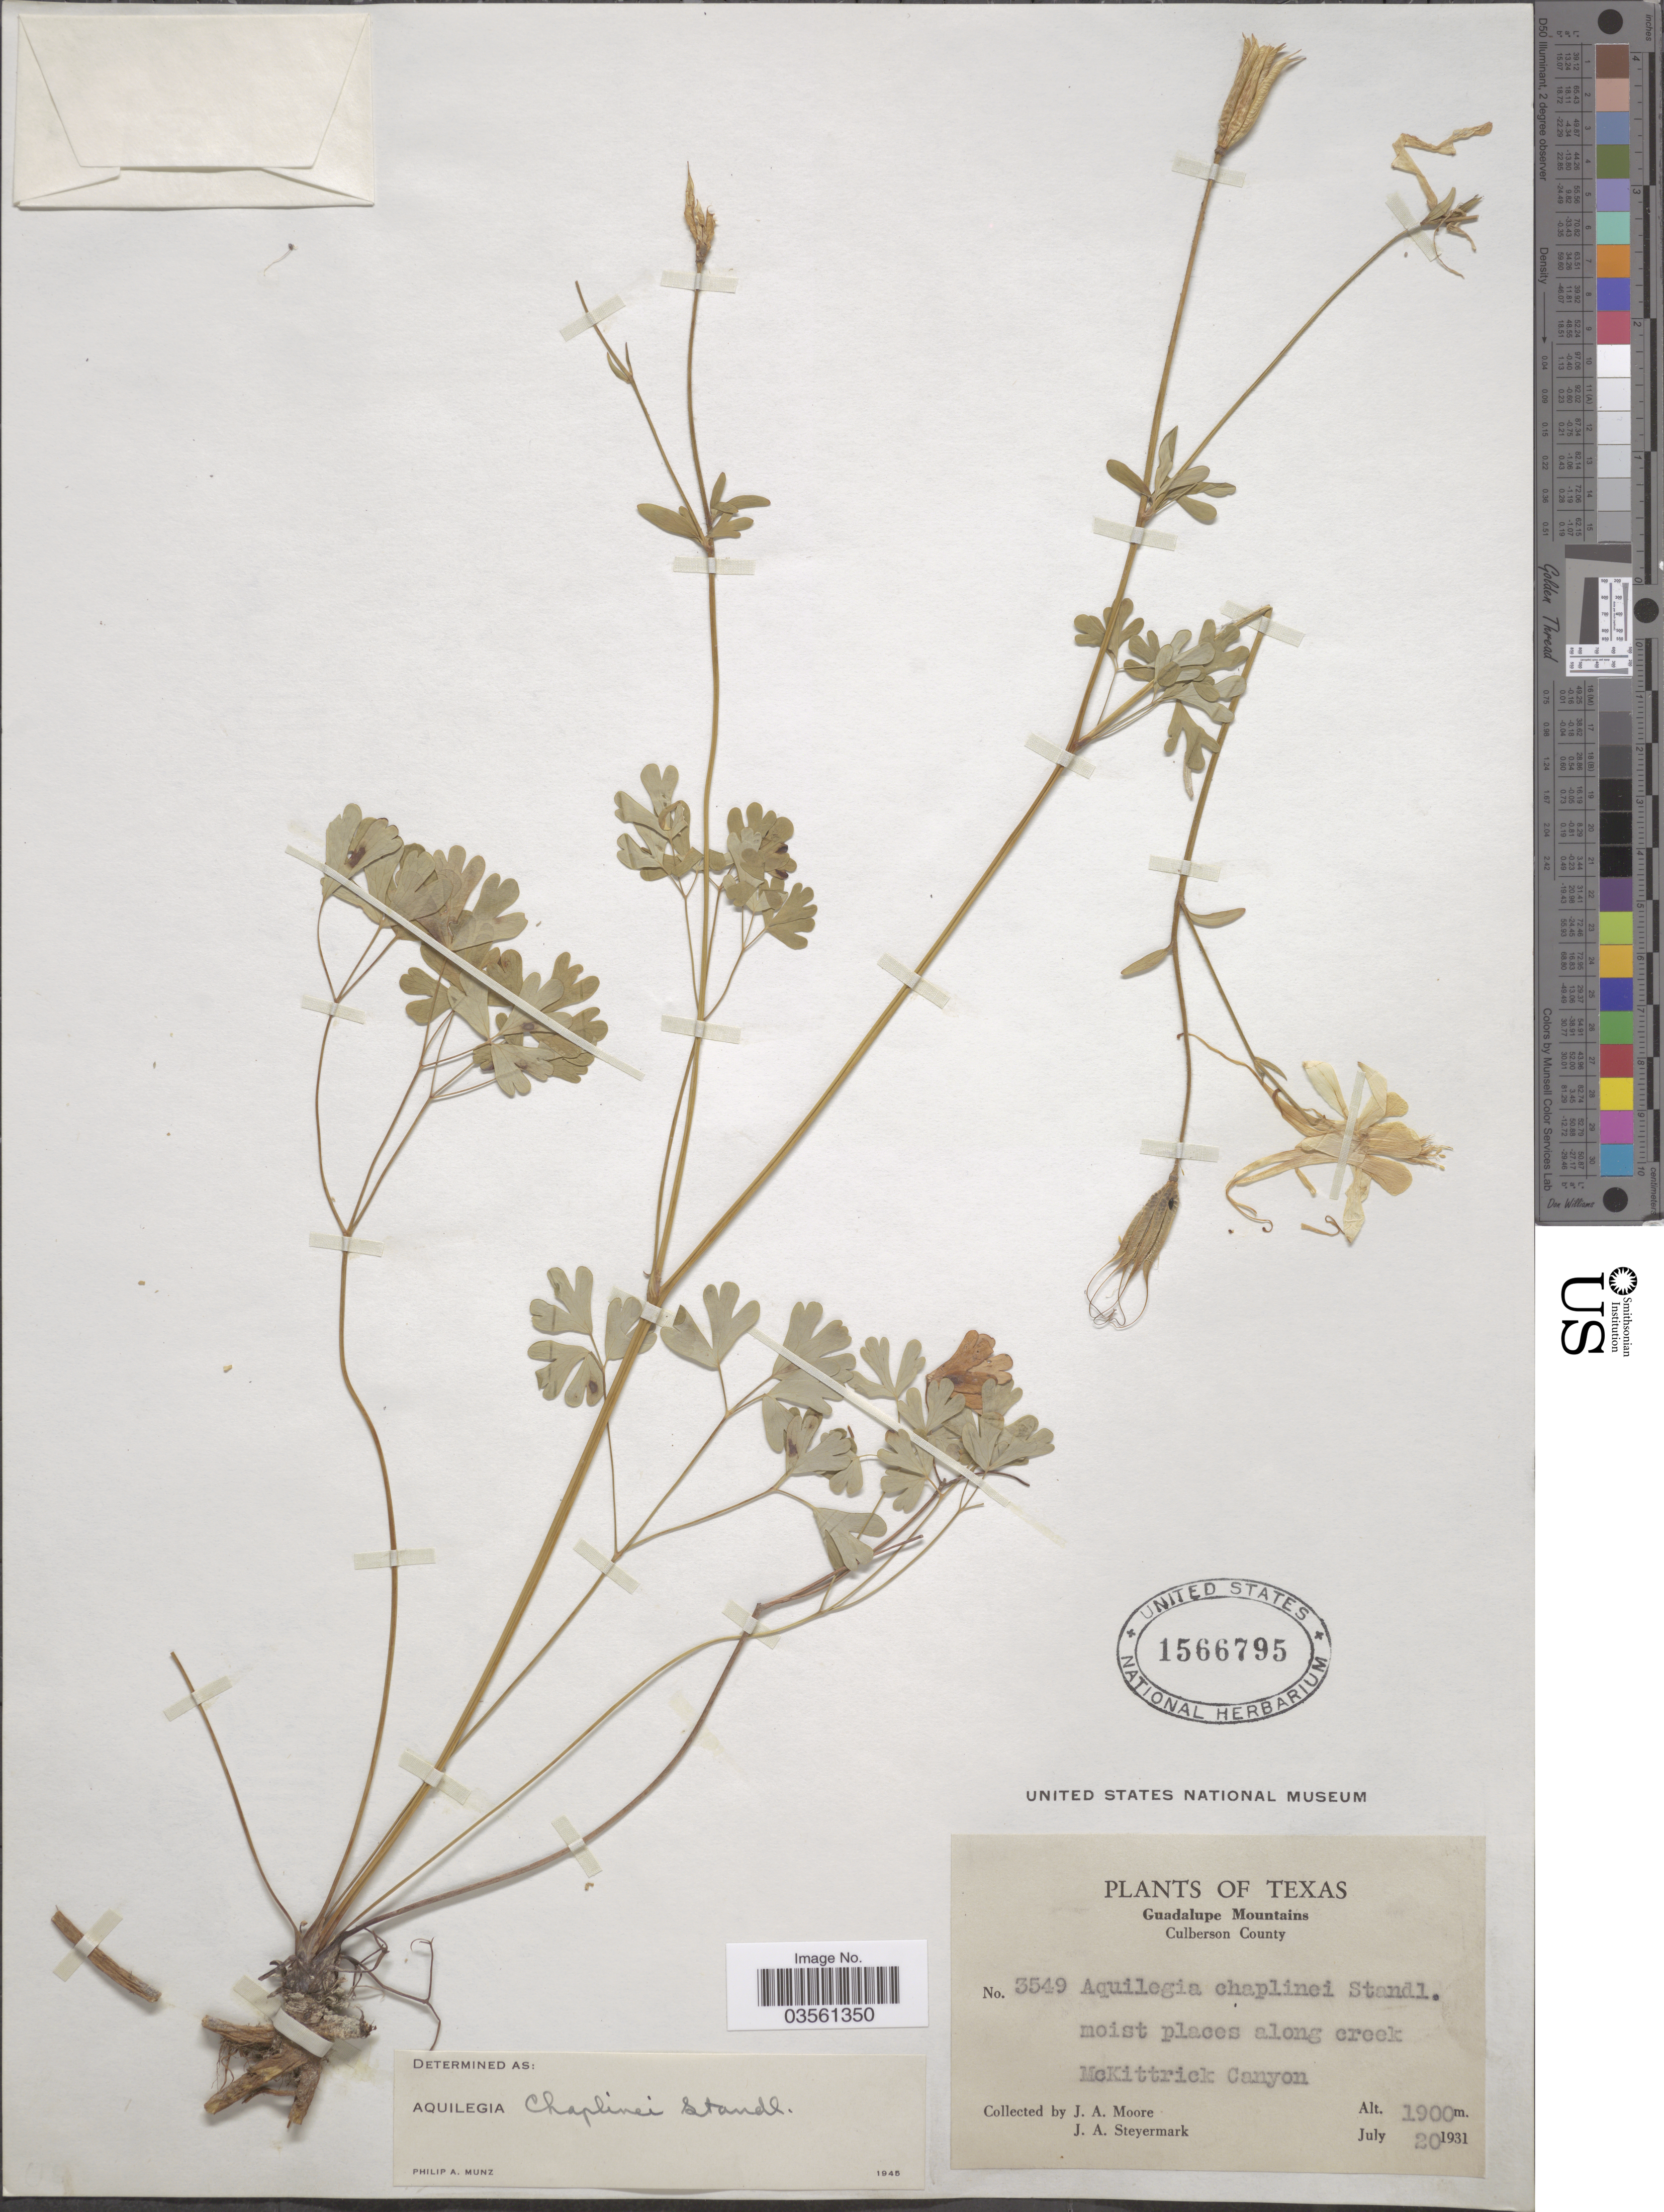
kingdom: Plantae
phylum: Tracheophyta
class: Magnoliopsida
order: Ranunculales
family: Ranunculaceae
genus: Aquilegia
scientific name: Aquilegia chaplinei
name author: Standl.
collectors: J. A. Moore & J. Steyermark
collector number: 3549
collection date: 1931-07-20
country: United States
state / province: Texas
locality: Guadalupe Mountains. Culberson County. McKittrick Canyon.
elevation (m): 1900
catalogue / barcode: US 1566795